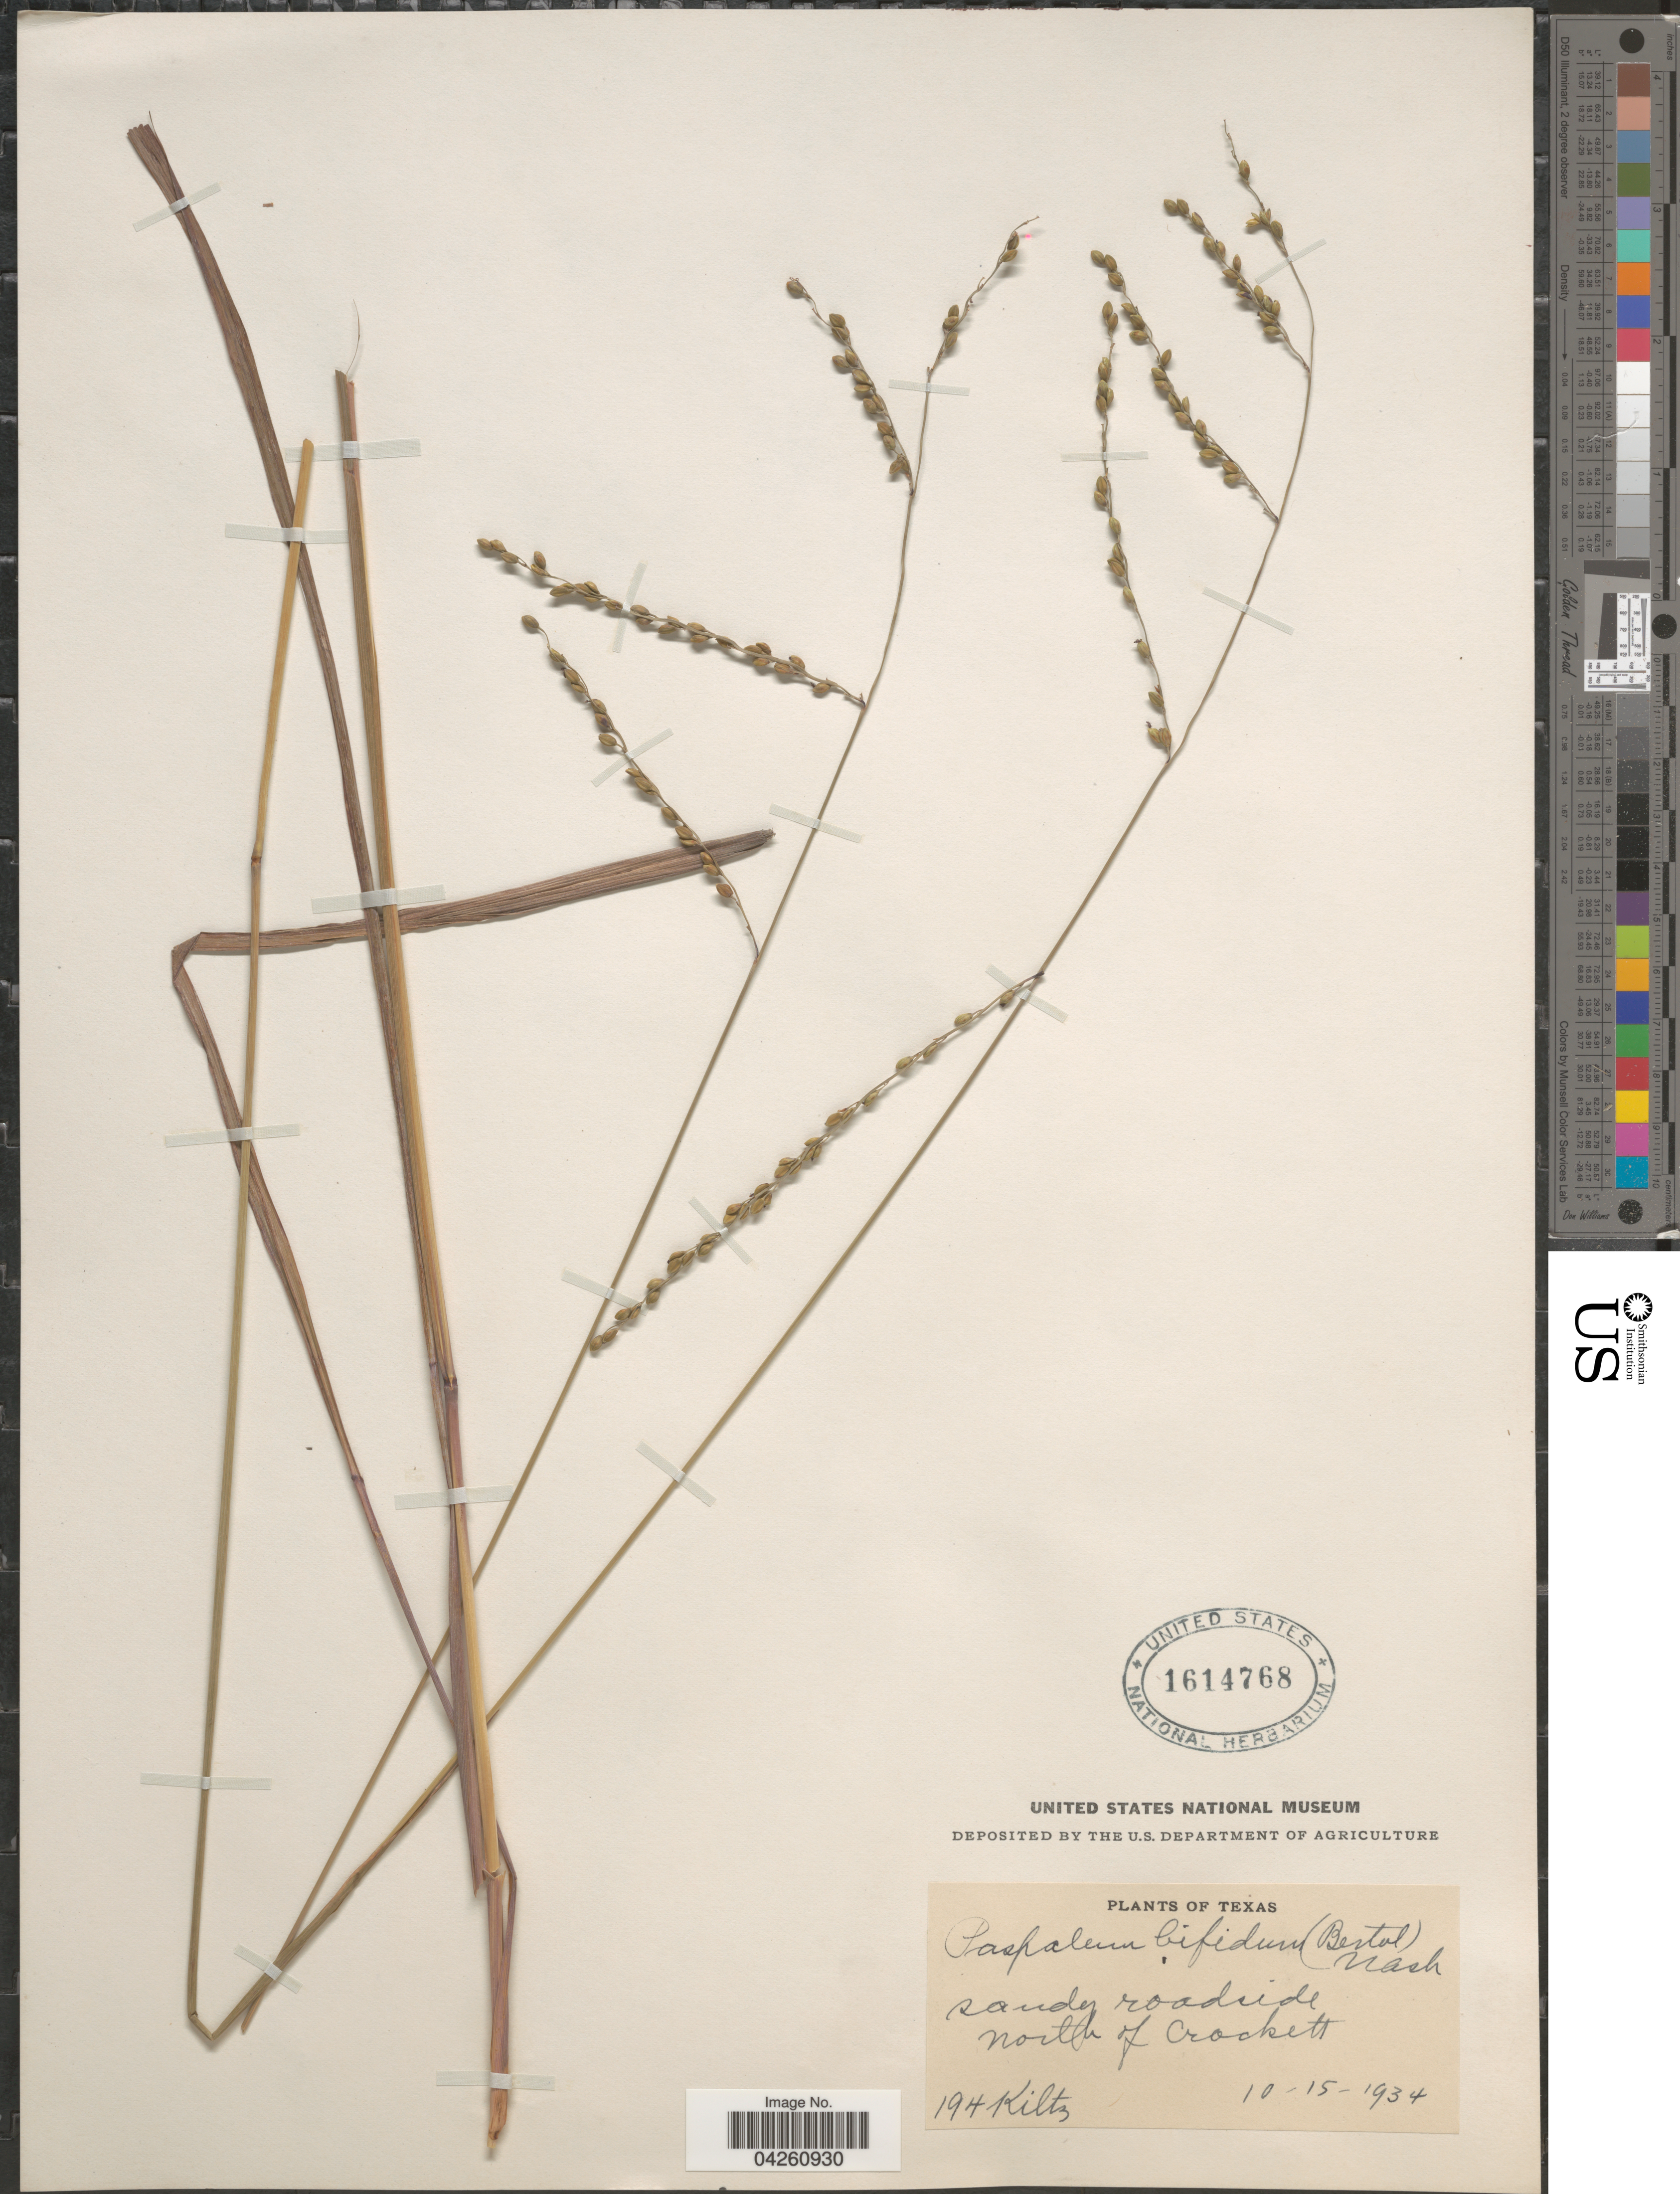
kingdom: Plantae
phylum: Tracheophyta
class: Liliopsida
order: Poales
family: Poaceae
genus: Paspalum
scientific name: Paspalum bifidum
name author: (Bertol.) Nash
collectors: Kiltz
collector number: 194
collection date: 1934-10-15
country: United States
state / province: Texas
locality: Sandy roadside. North of Crockett.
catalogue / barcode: US 1614768